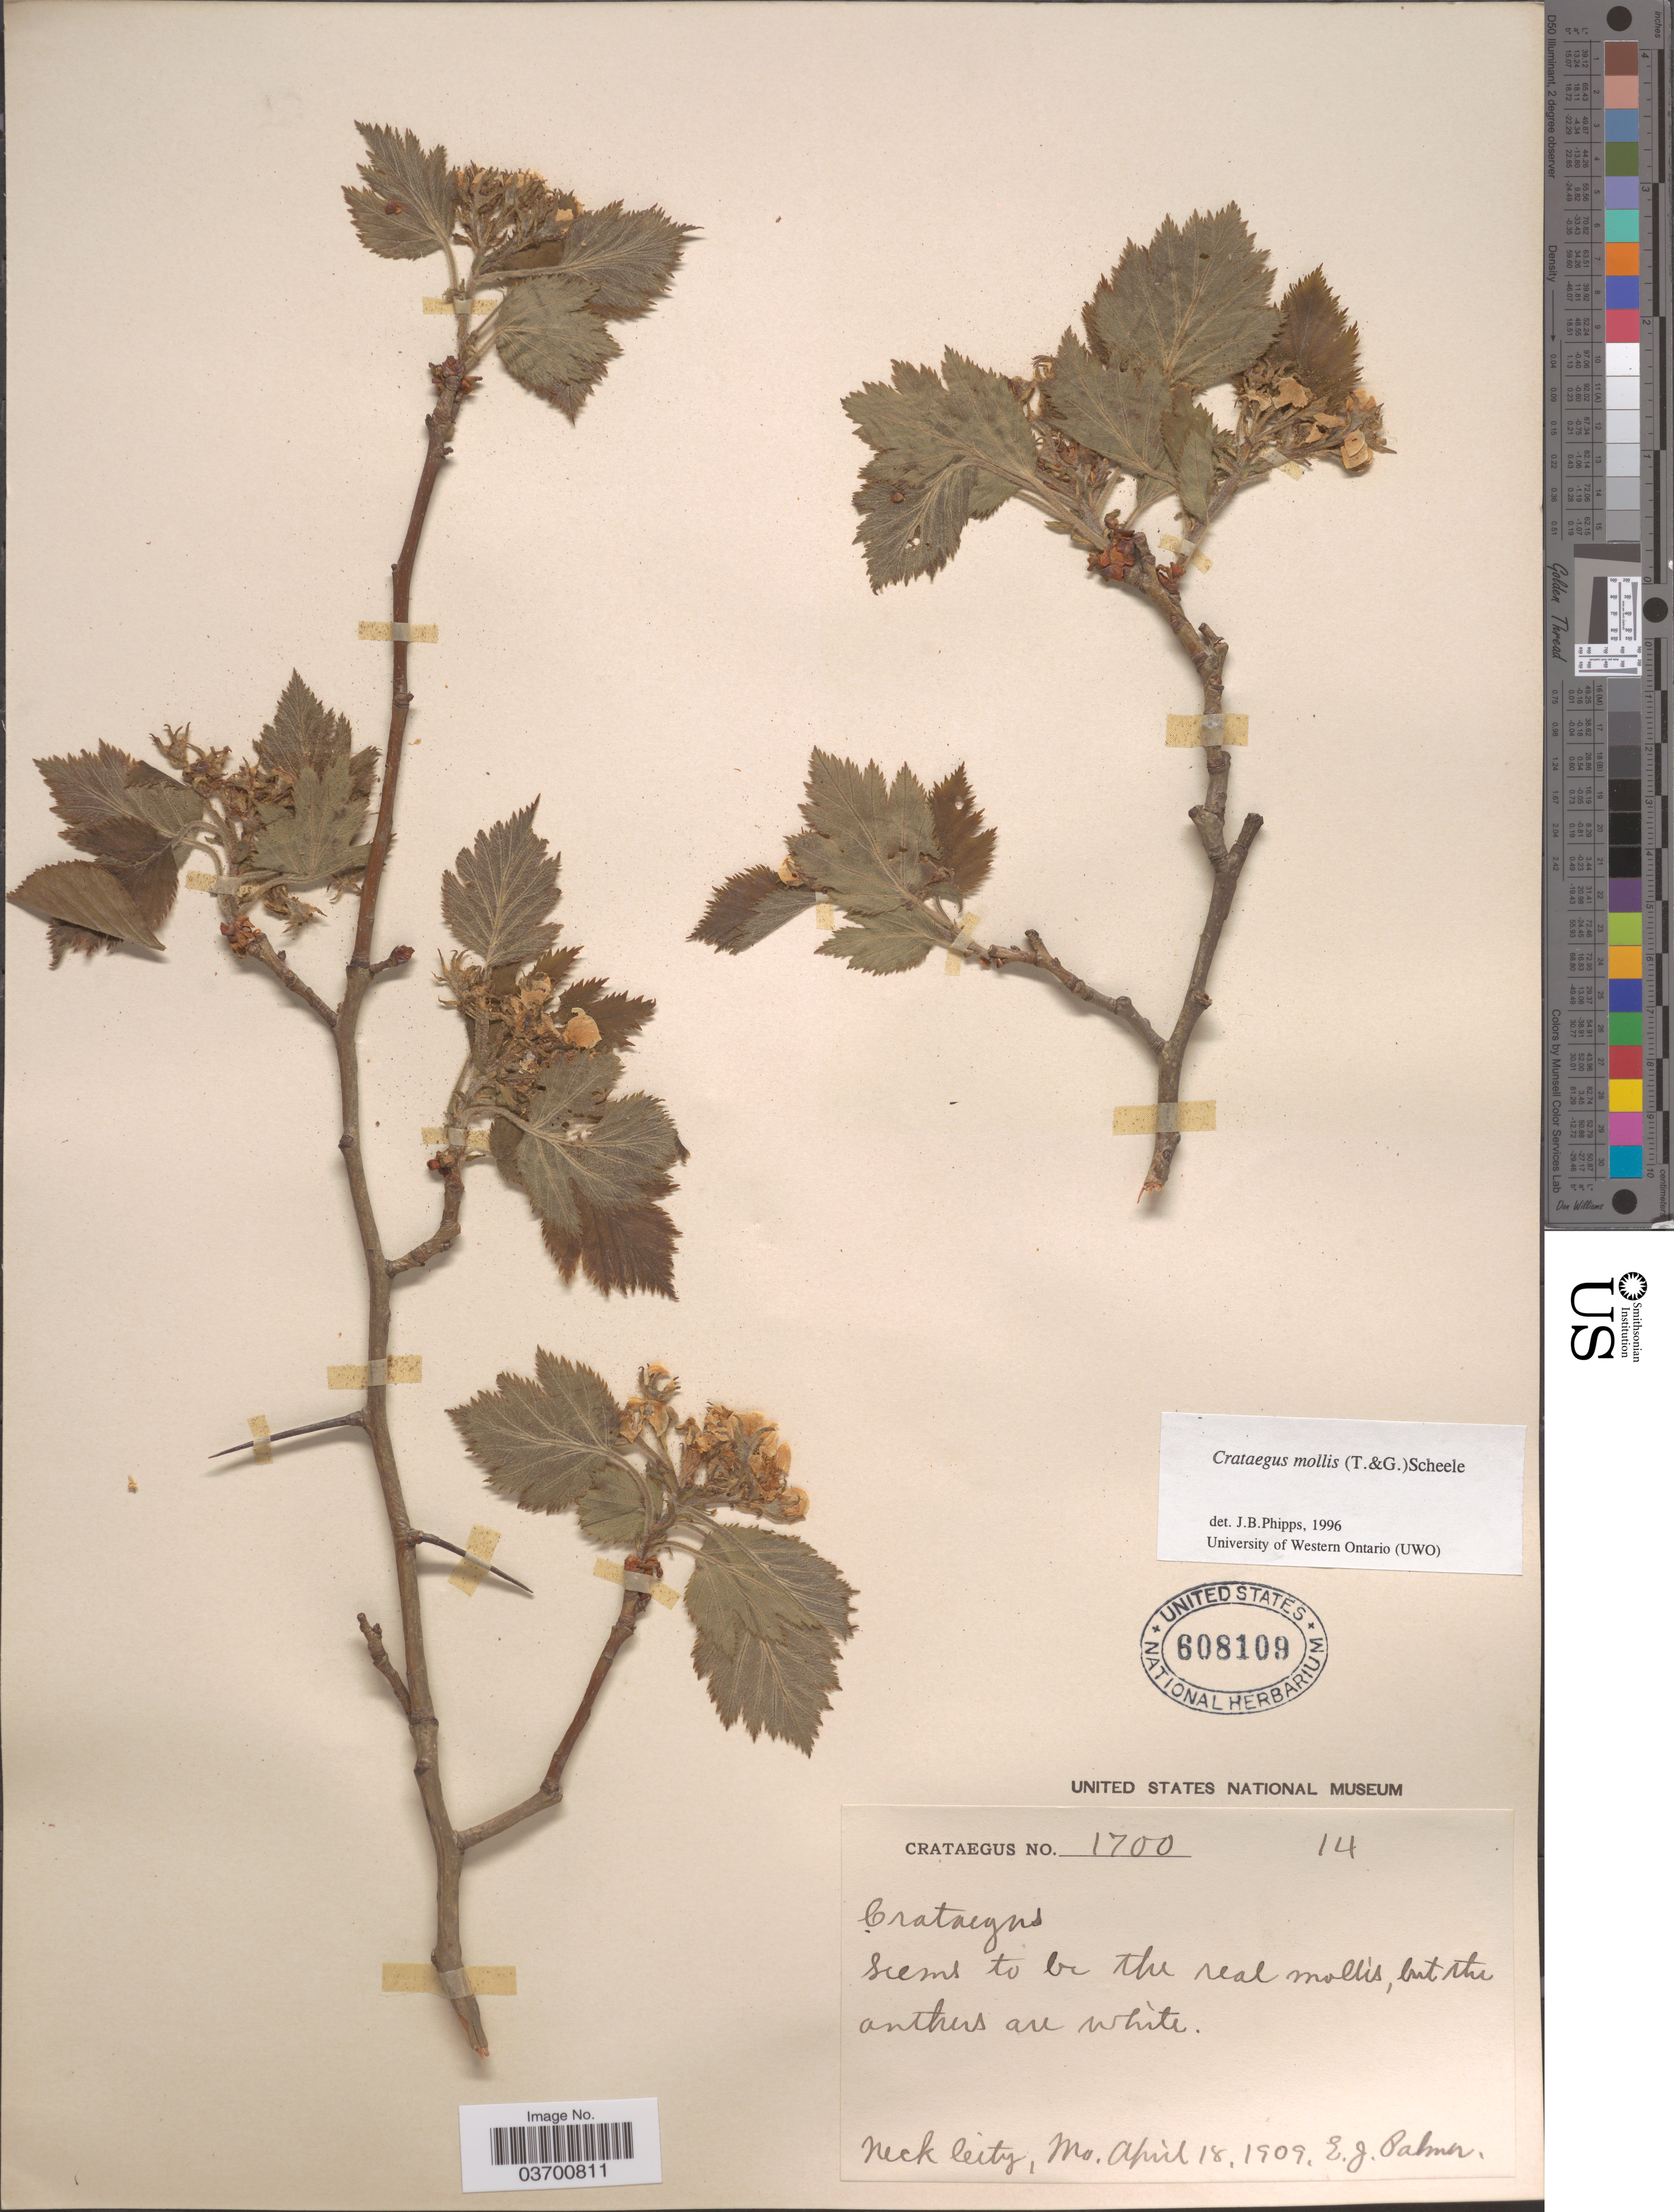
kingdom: Plantae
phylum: Tracheophyta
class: Magnoliopsida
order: Rosales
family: Rosaceae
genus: Crataegus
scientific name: Crataegus mollis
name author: (Torr. & A. Gray) Scheele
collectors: E. J. Palmer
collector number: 1700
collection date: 1909-04-18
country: United States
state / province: Missouri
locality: Neck City.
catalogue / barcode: US 608109